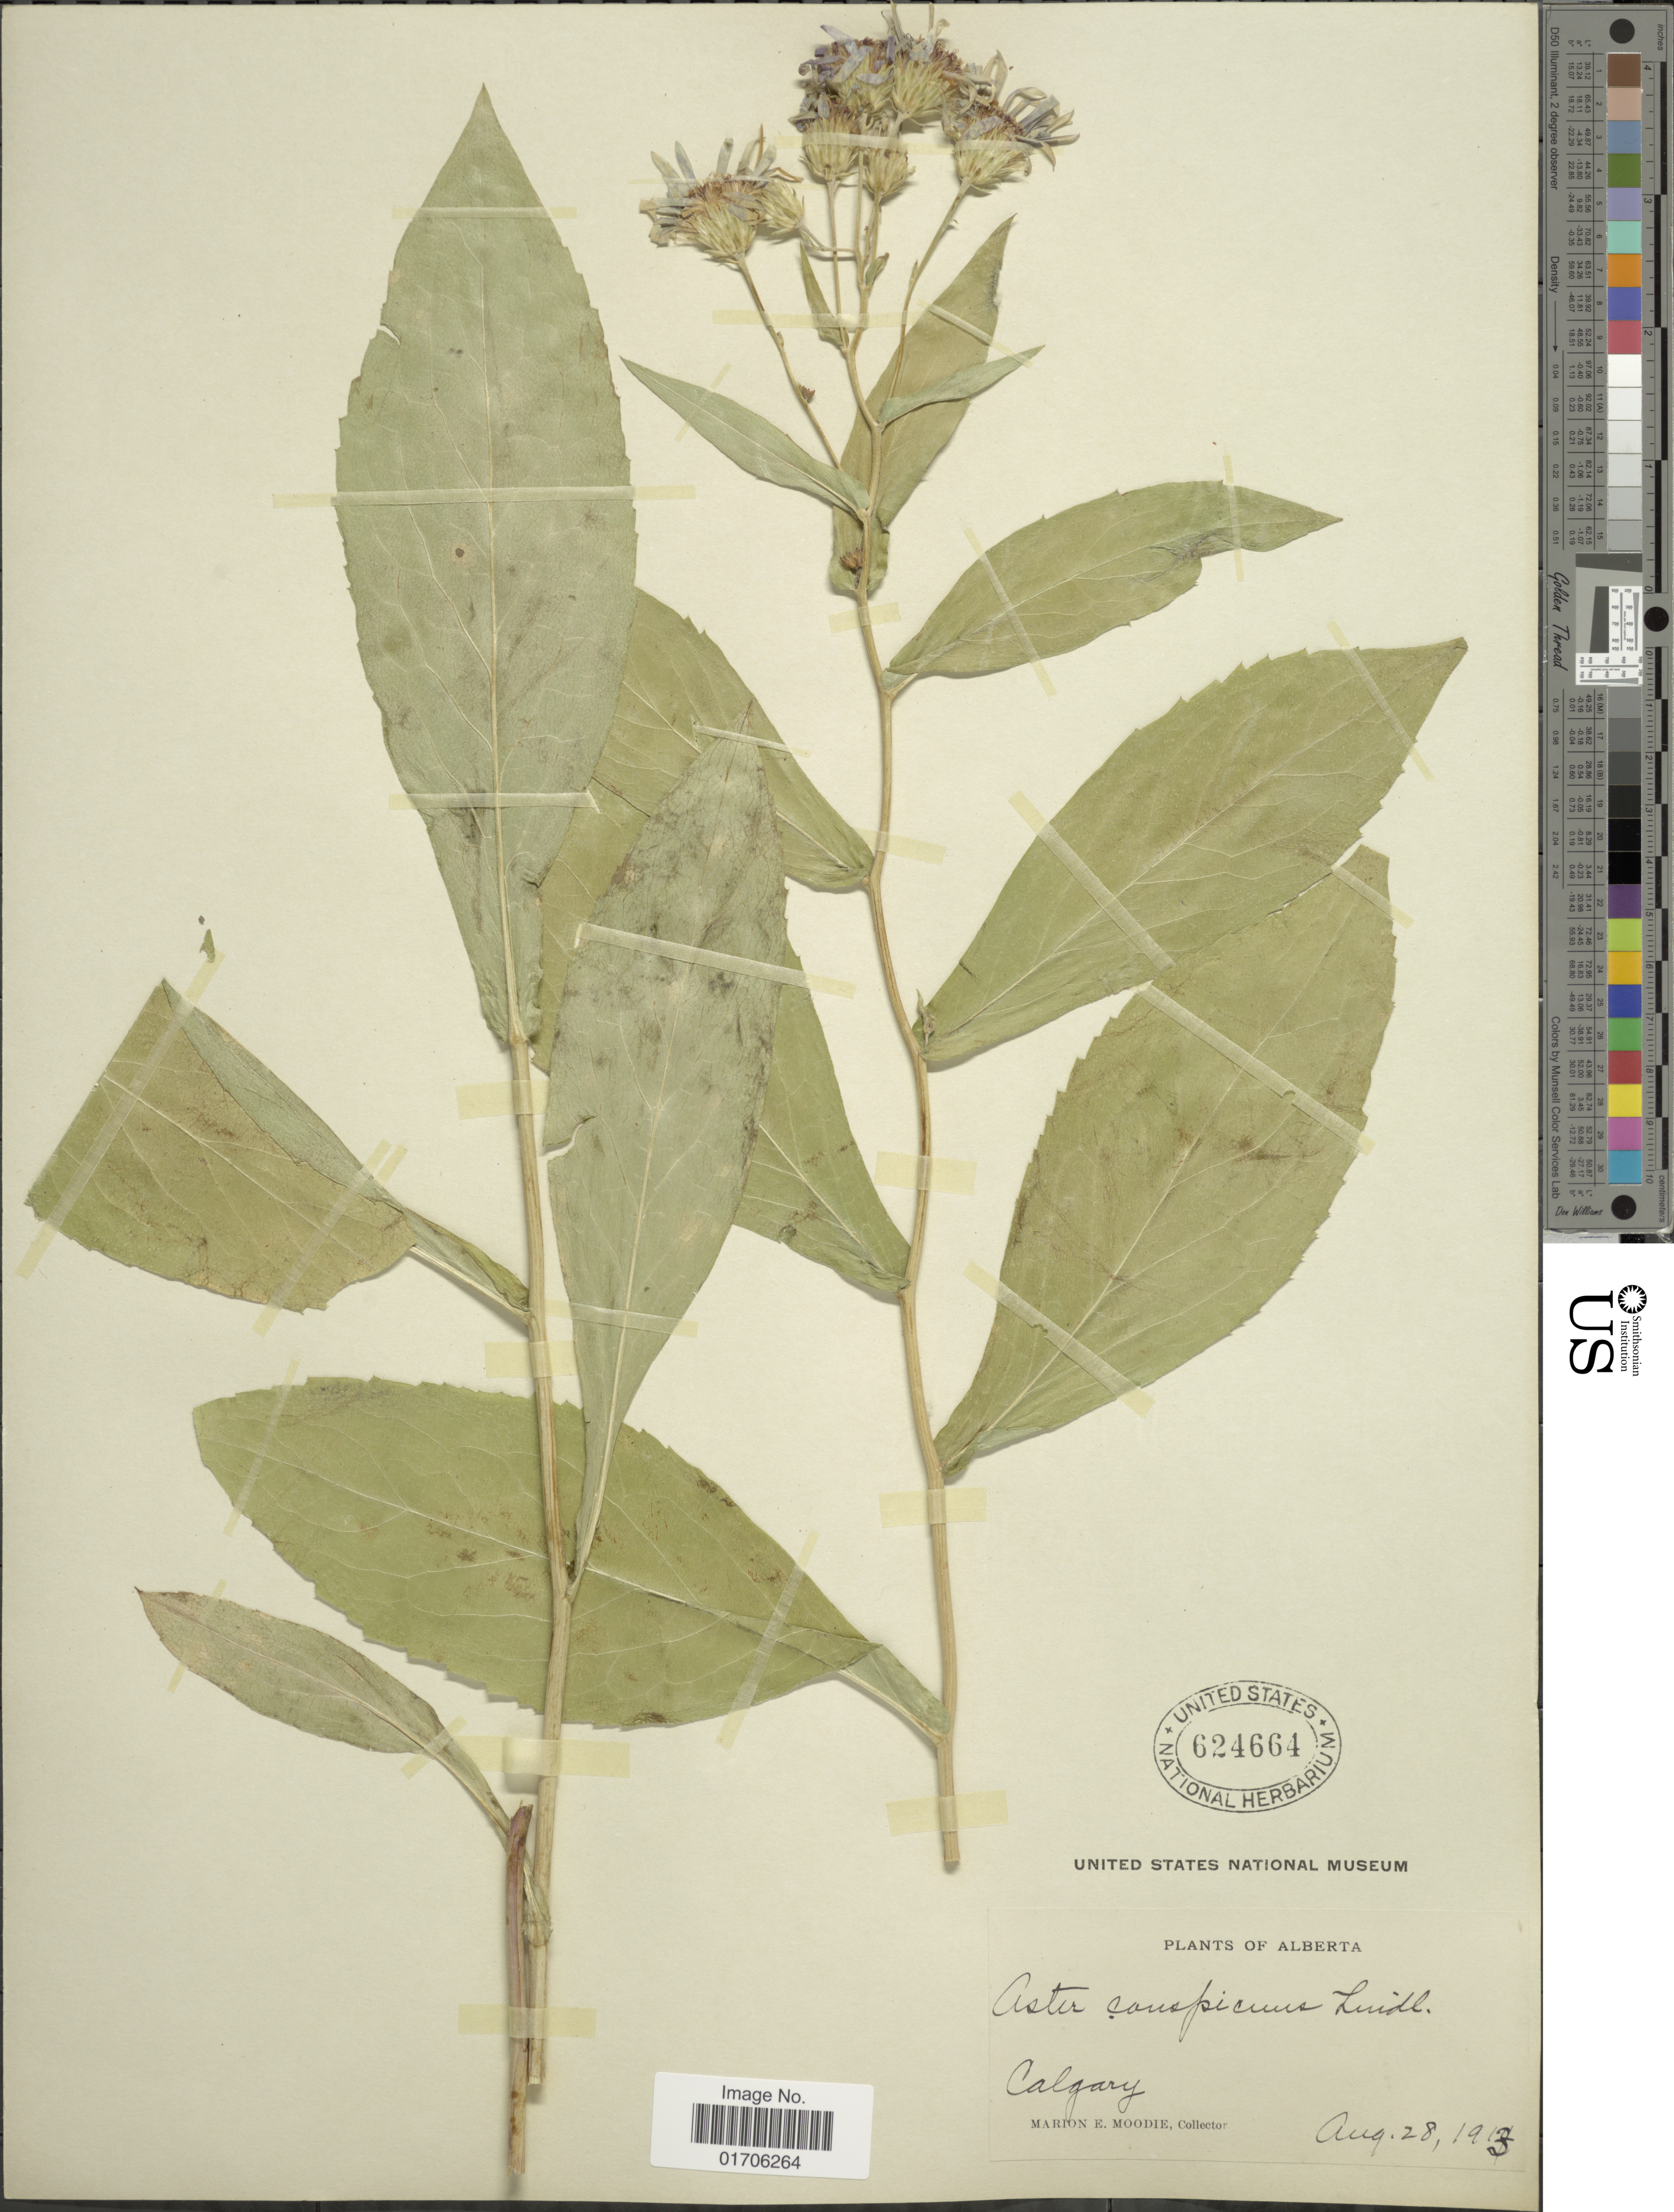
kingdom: Plantae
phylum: Tracheophyta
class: Magnoliopsida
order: Asterales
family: Asteraceae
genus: Eurybia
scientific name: Eurybia conspicua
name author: (Lindl.) G.L. Nesom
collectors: M. E. Moodie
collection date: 1913-08-28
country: Canada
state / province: Alberta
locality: Alberta. Calgary.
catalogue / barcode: US 624664